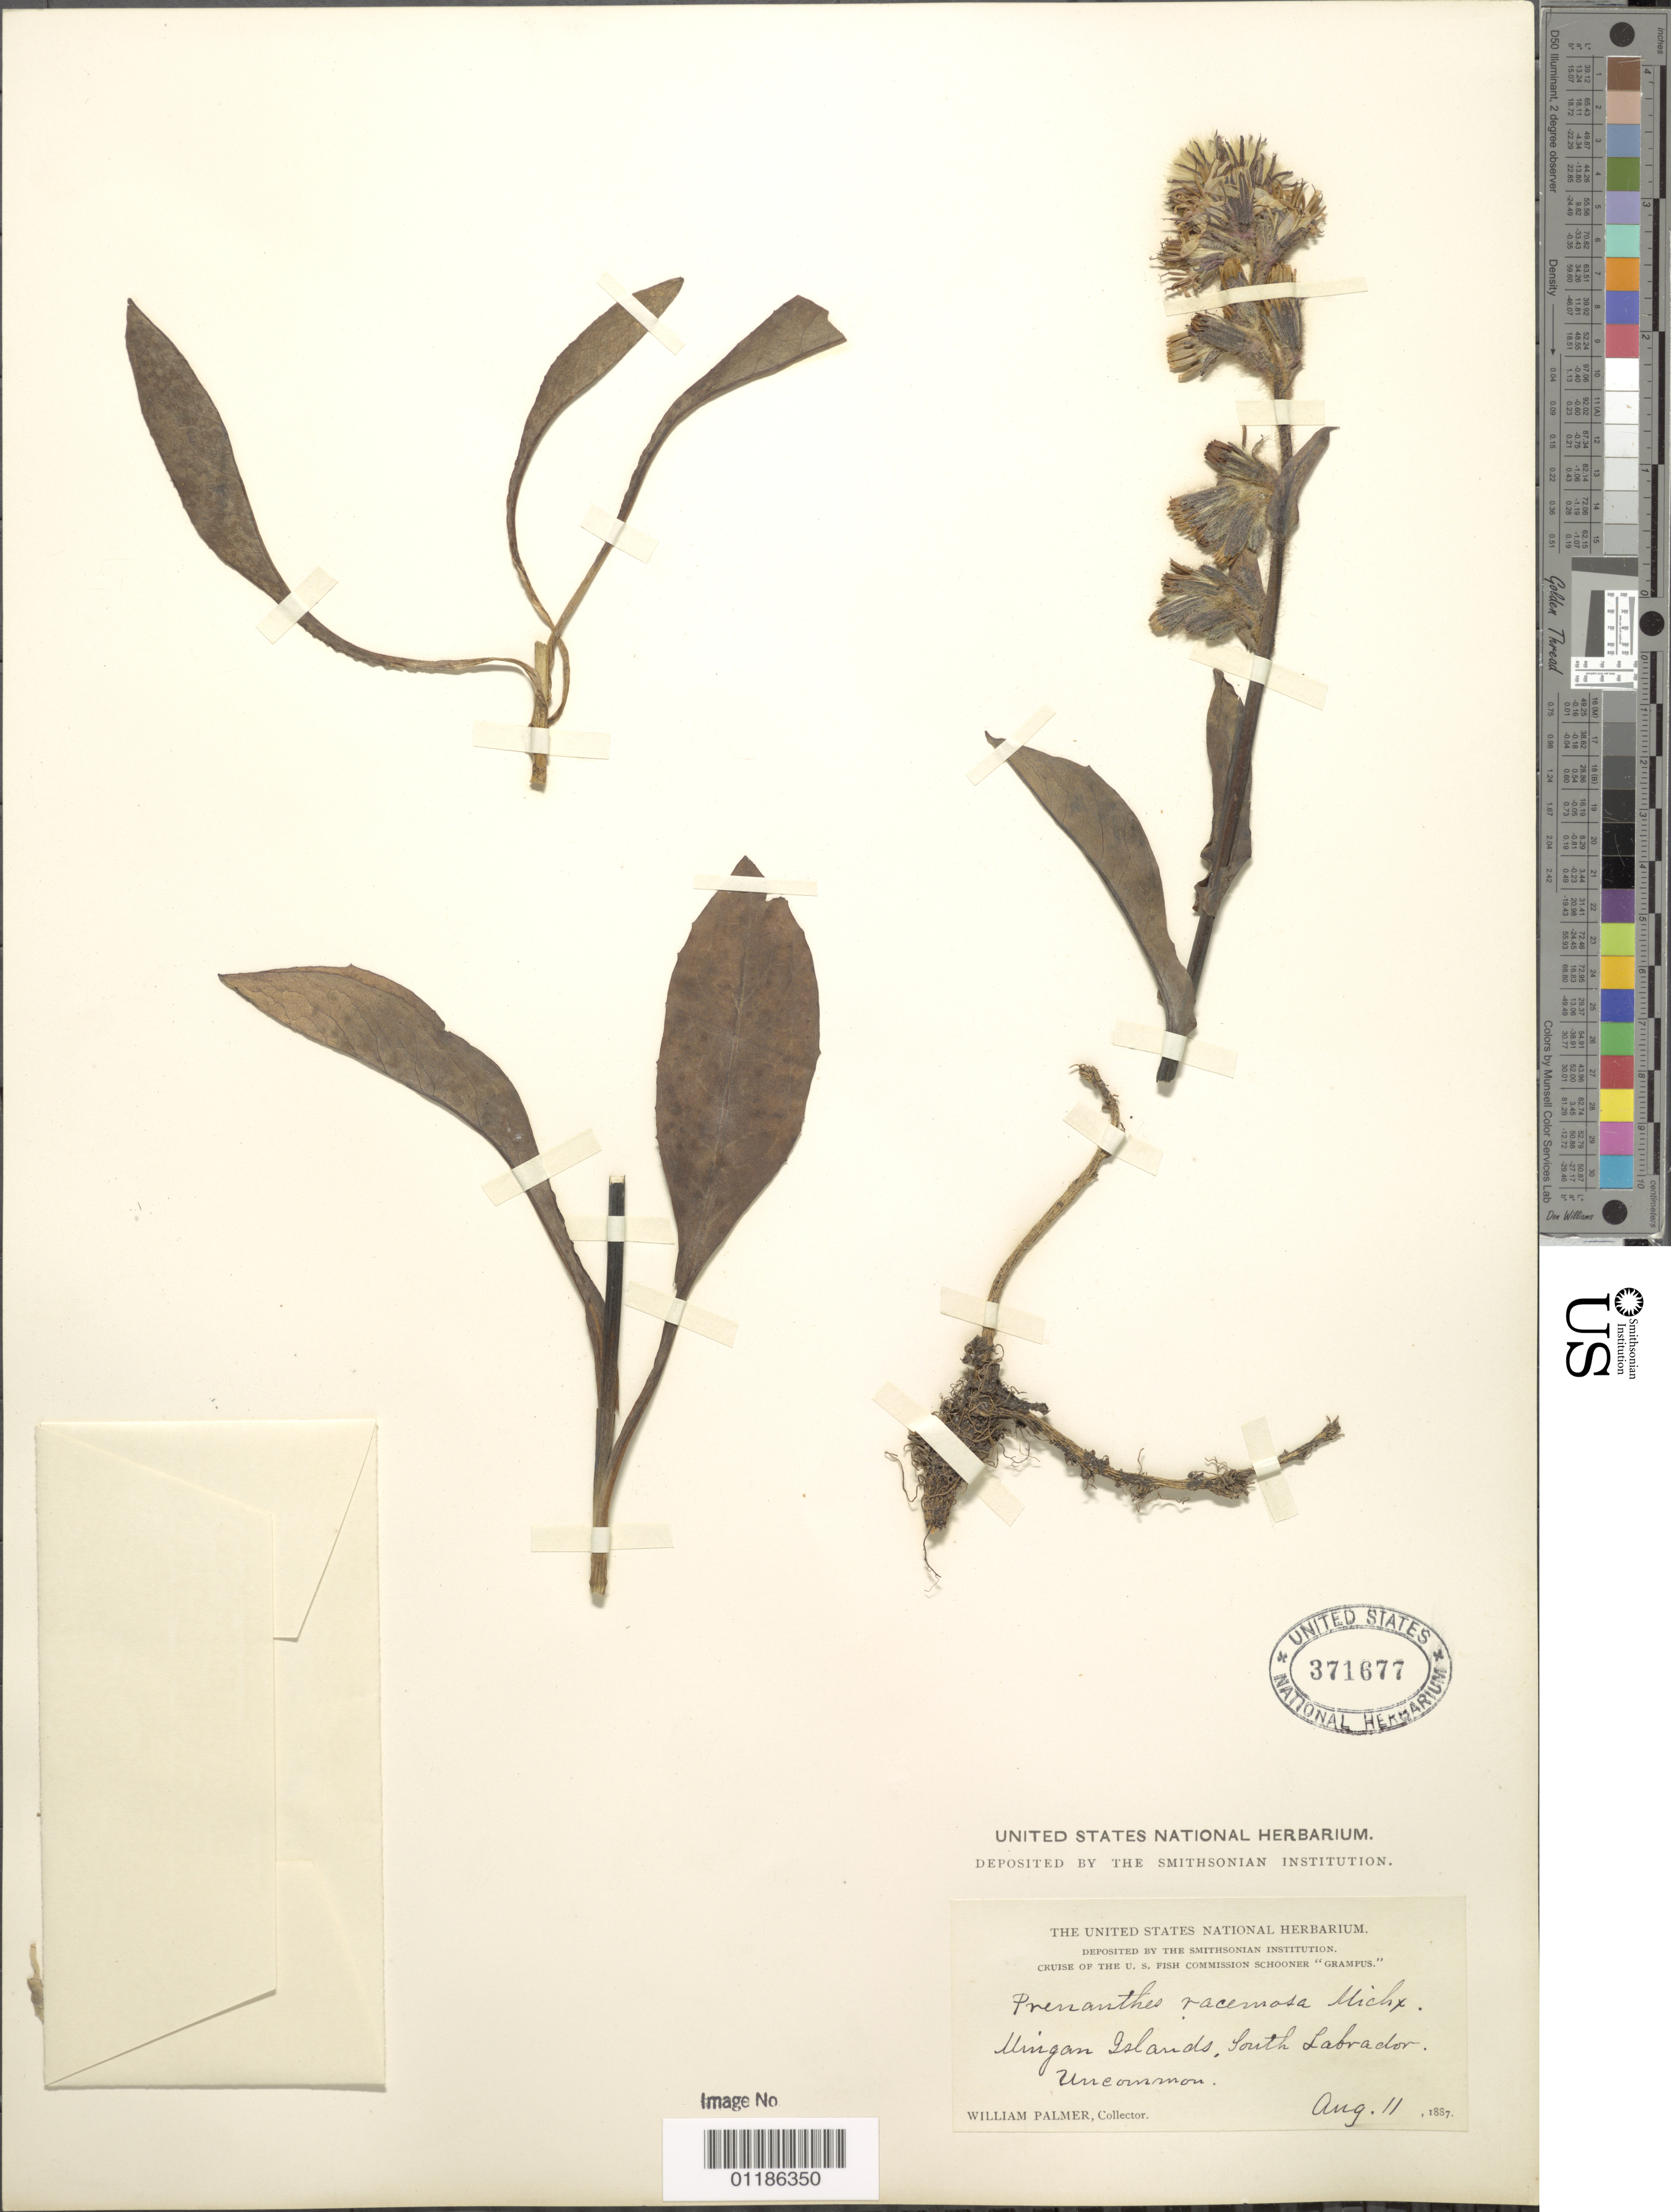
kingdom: Plantae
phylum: Tracheophyta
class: Magnoliopsida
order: Asterales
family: Asteraceae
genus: Nabalus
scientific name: Nabalus racemosus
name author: (Michx.) Hook.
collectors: W. Palmer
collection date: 1887-08-11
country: Canada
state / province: Newfoundland and Labrador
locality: Mingan Islands, South Labrador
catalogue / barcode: US 371677